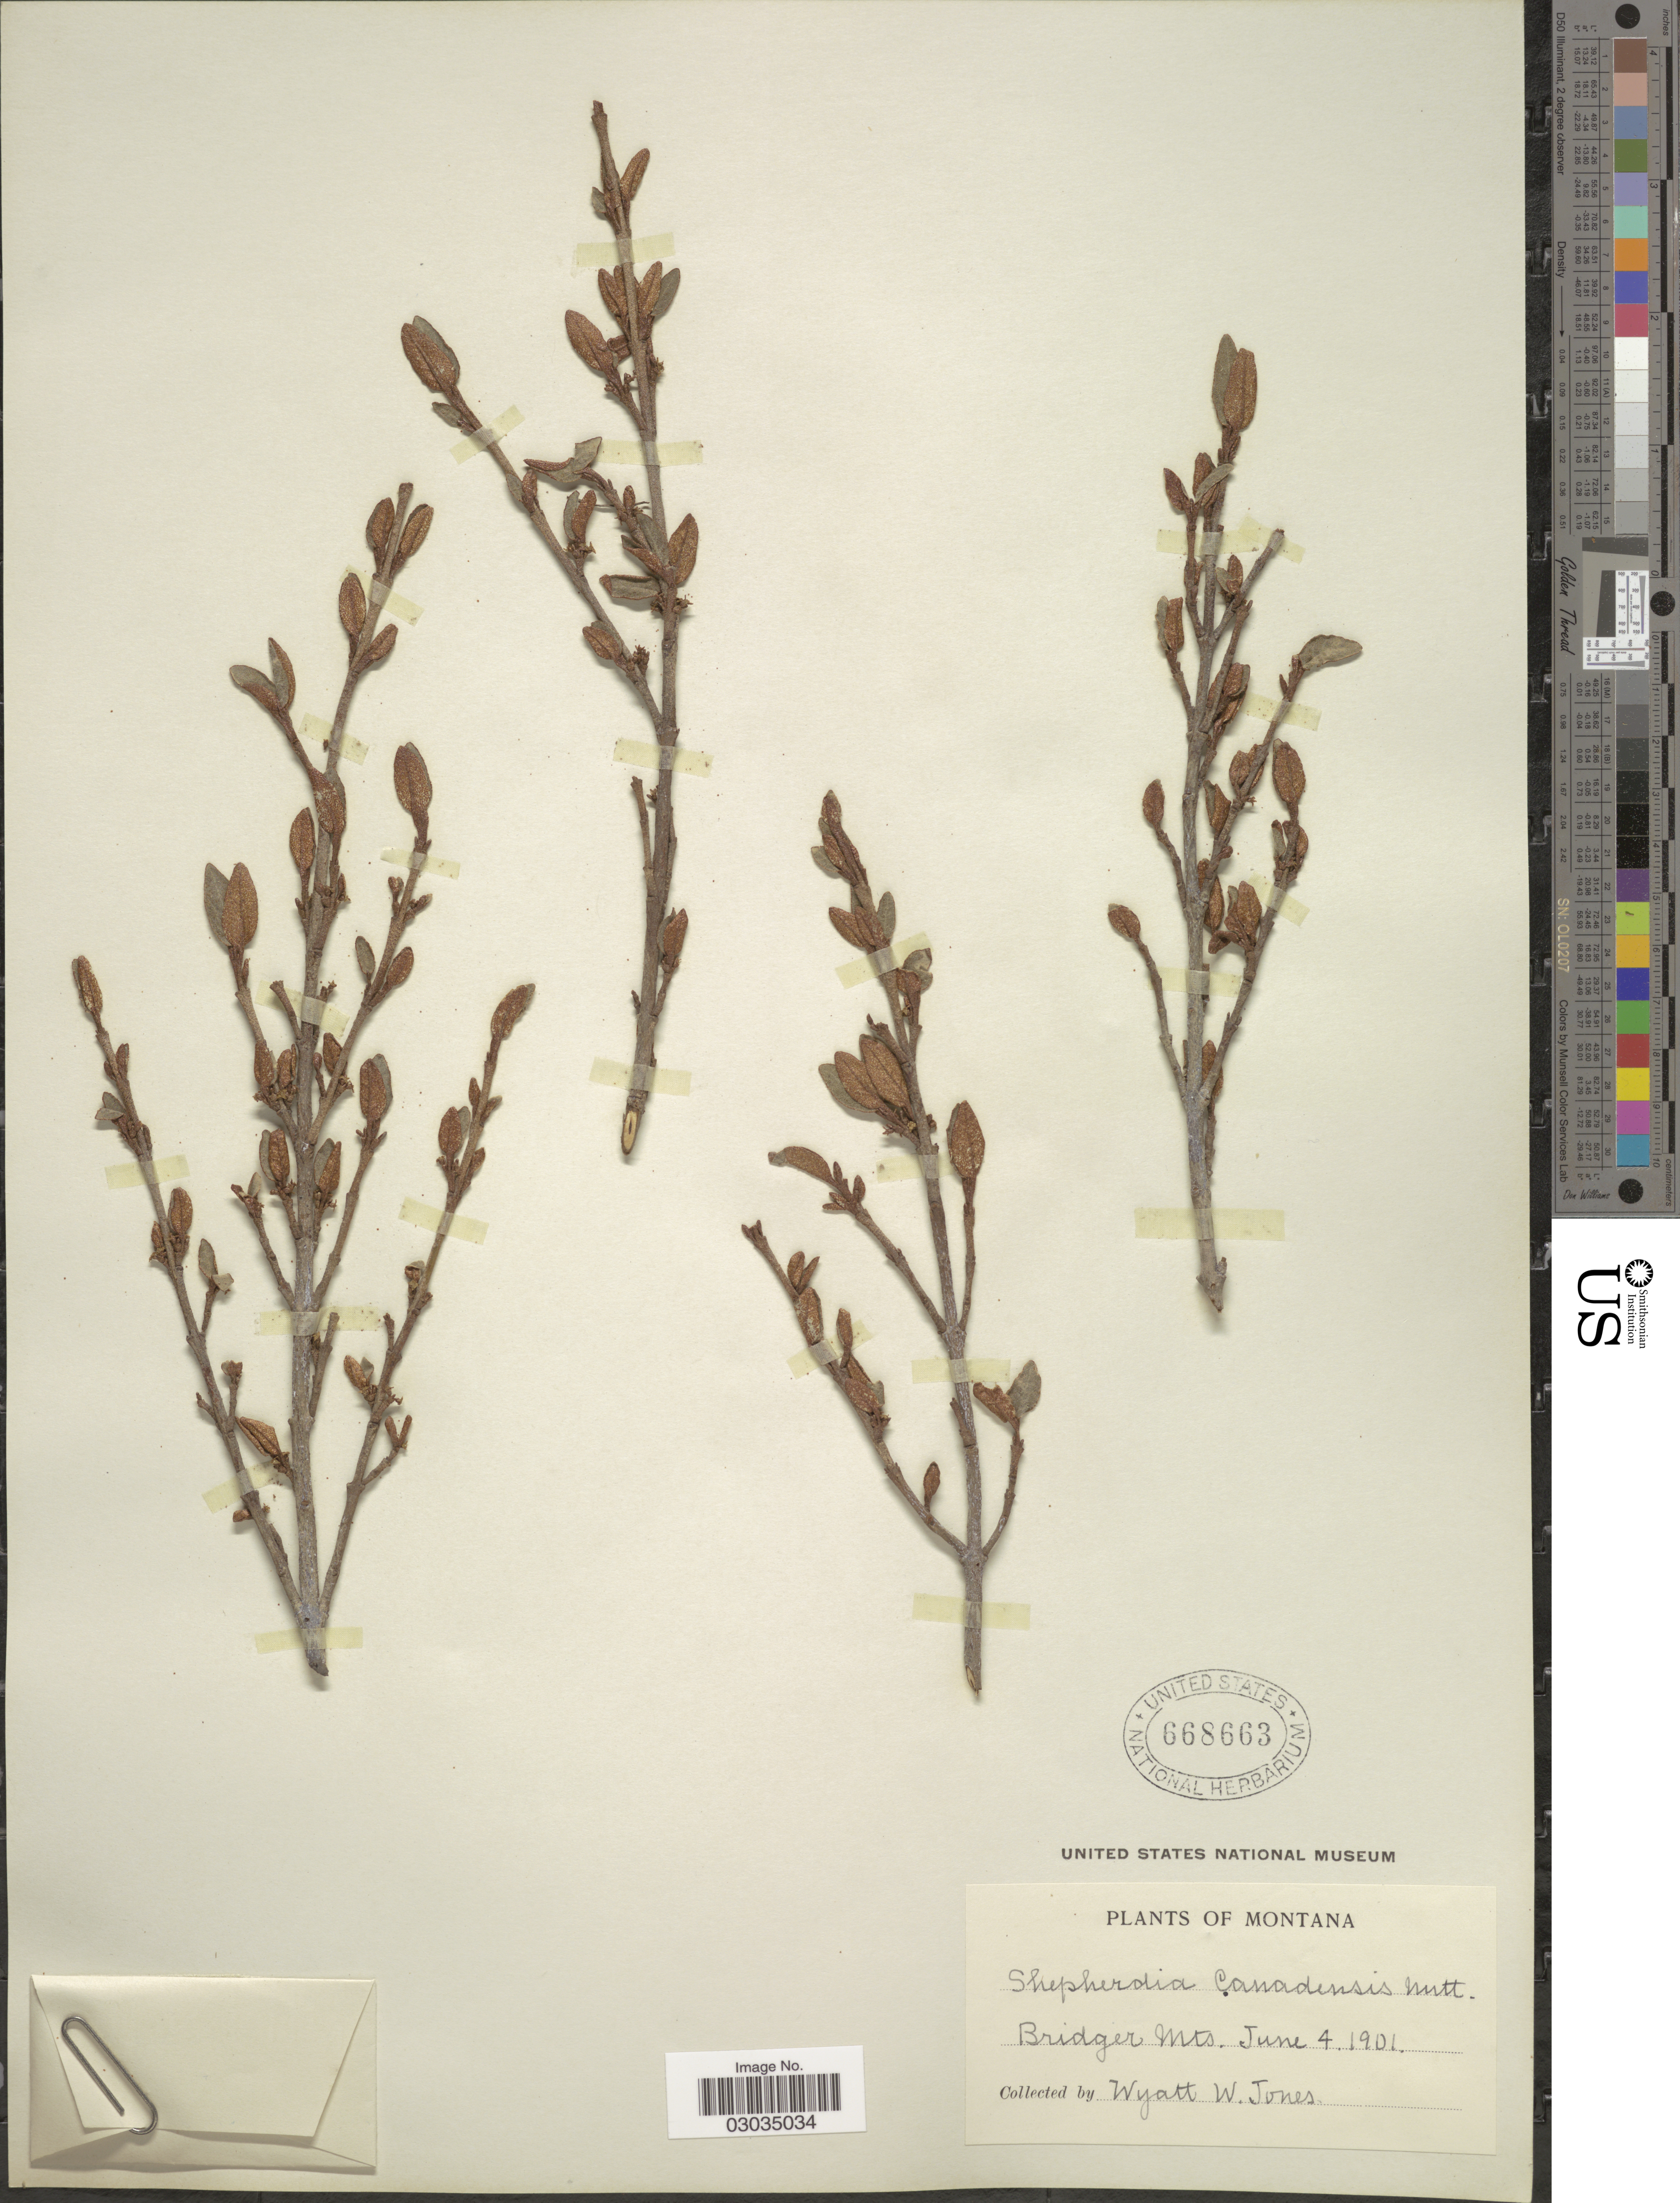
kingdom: Plantae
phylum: Tracheophyta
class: Magnoliopsida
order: Rosales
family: Elaeagnaceae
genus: Shepherdia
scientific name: Shepherdia canadensis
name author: (L.) Nutt.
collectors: W. W. Jones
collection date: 1901-06-04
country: United States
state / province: Montana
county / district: Gallatin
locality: Bridger Mts.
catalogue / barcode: US 668663